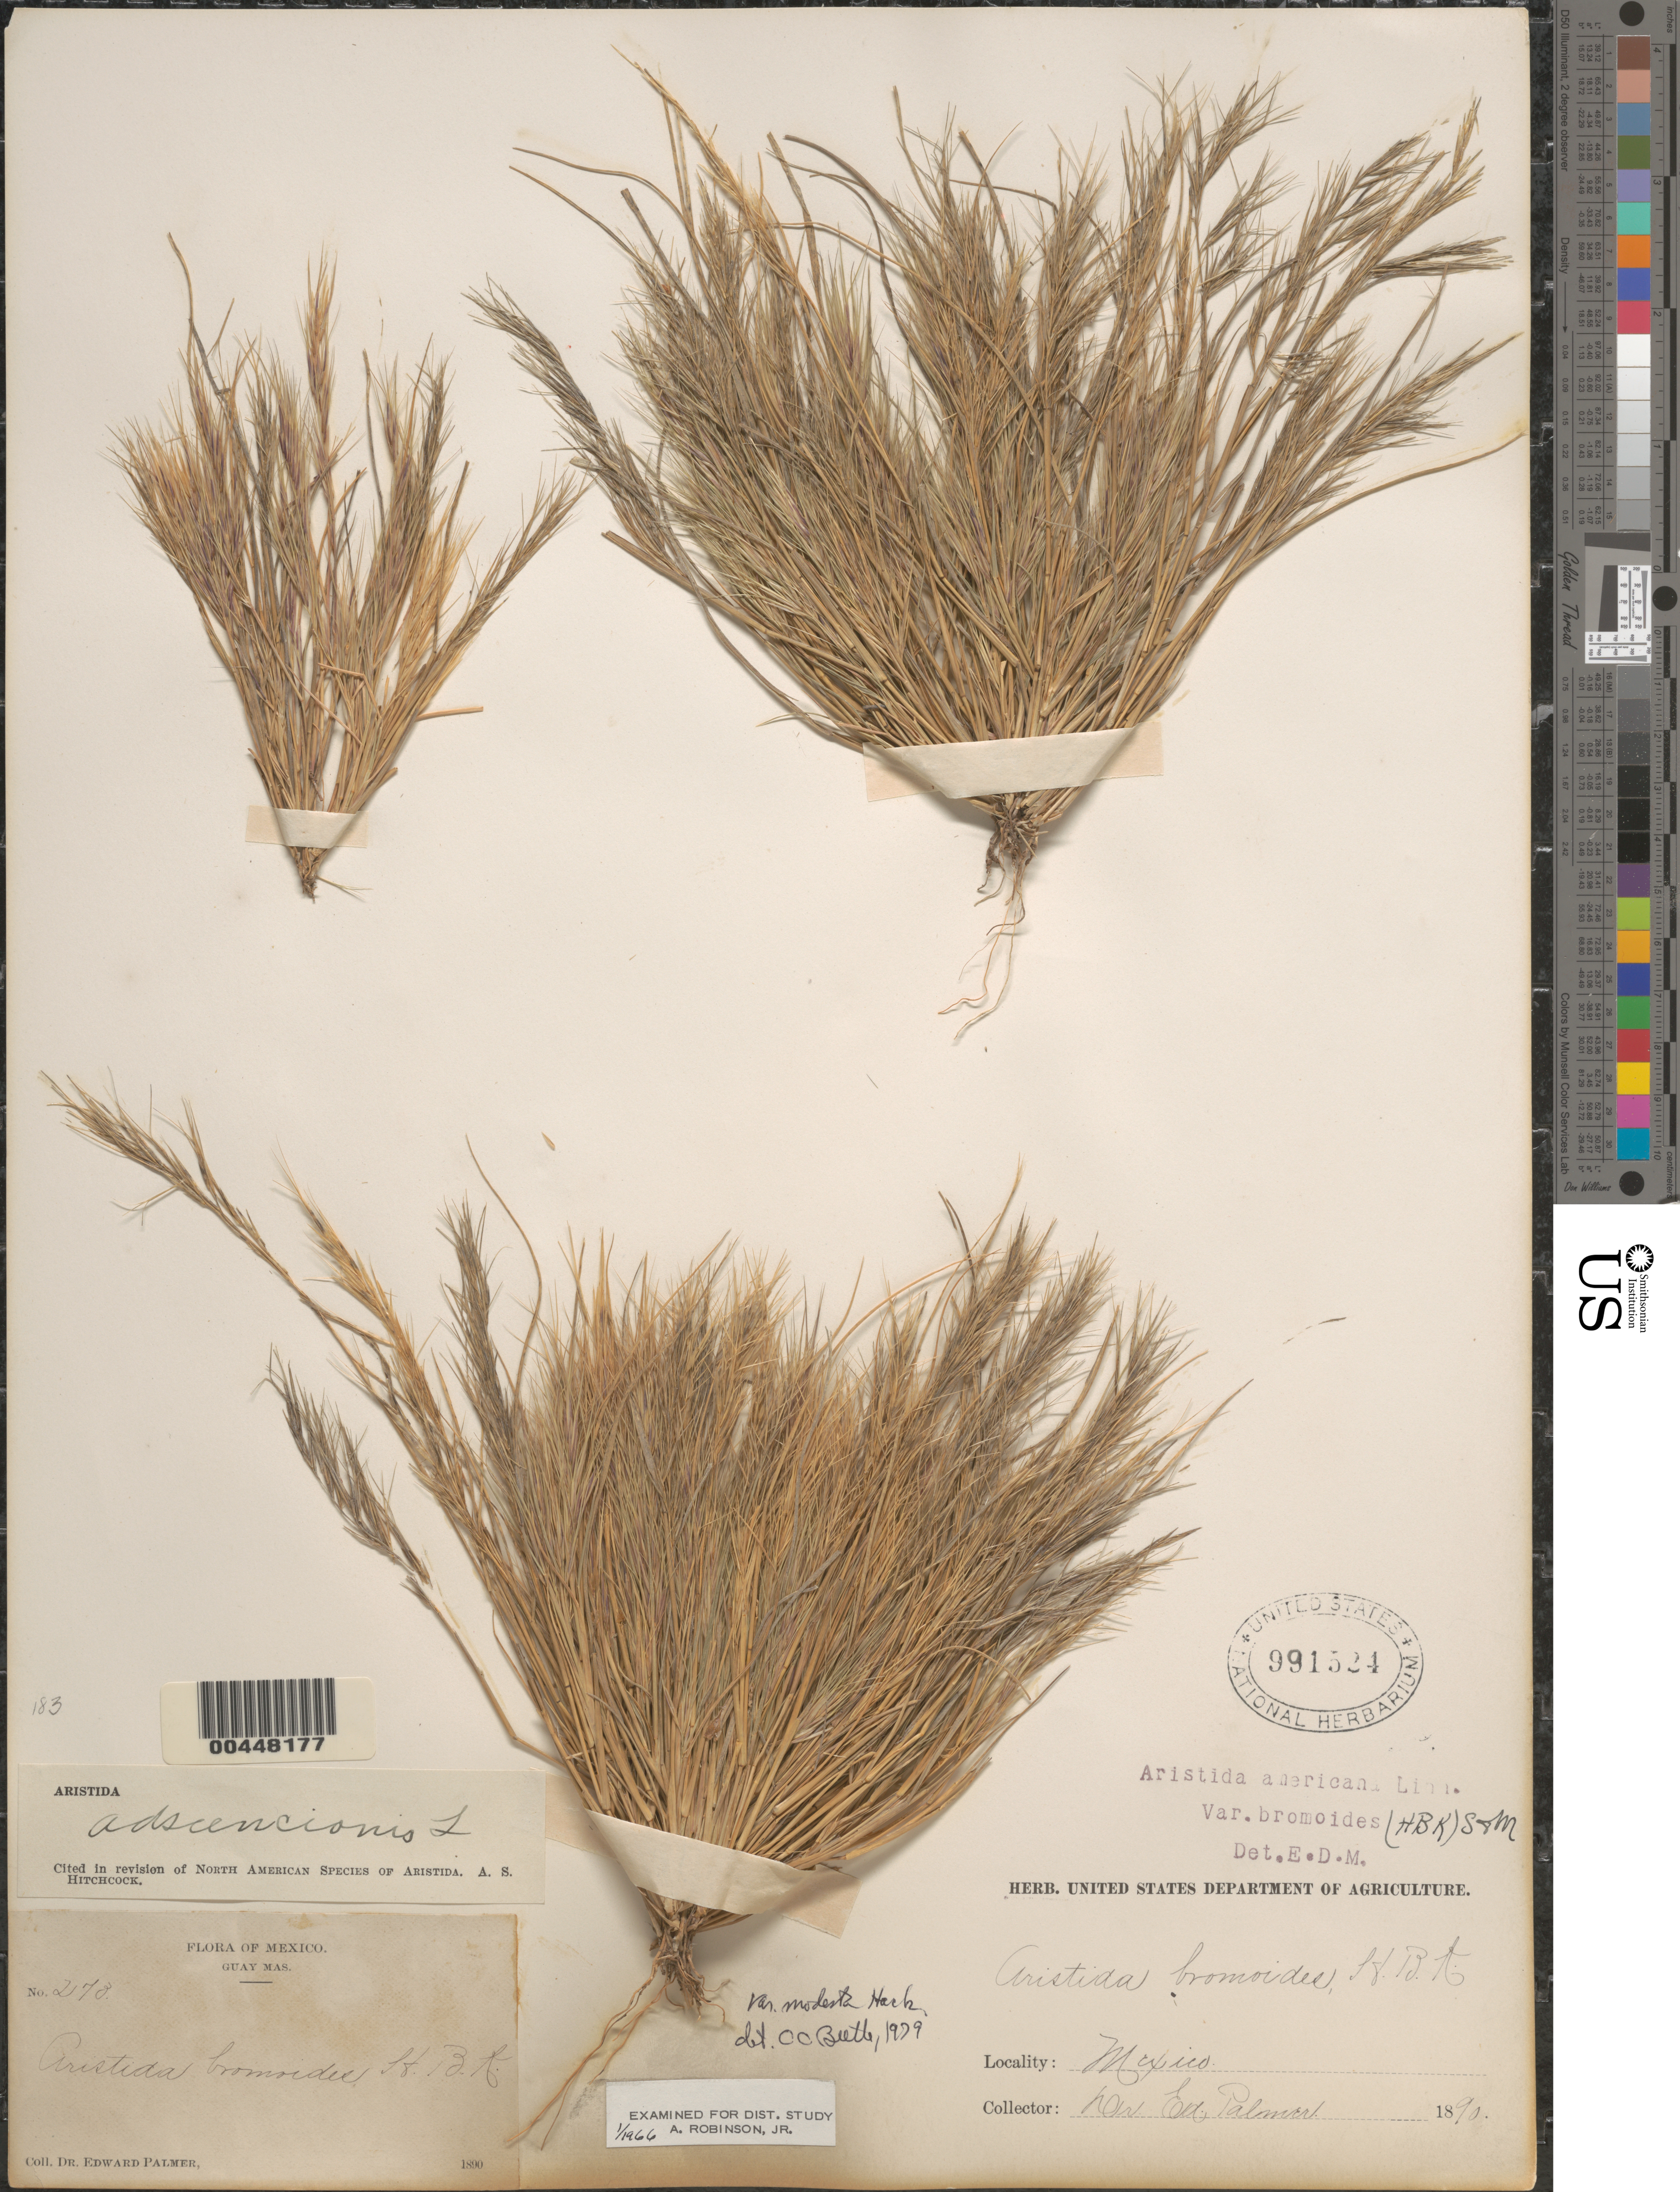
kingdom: Plantae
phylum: Tracheophyta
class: Liliopsida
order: Poales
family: Poaceae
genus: Aristida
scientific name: Aristida adscensionis var. modesta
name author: Hack. in Stuck.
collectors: E. Palmer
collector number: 273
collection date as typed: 1890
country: Mexico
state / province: Sonora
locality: Guaymas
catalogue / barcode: US 991524